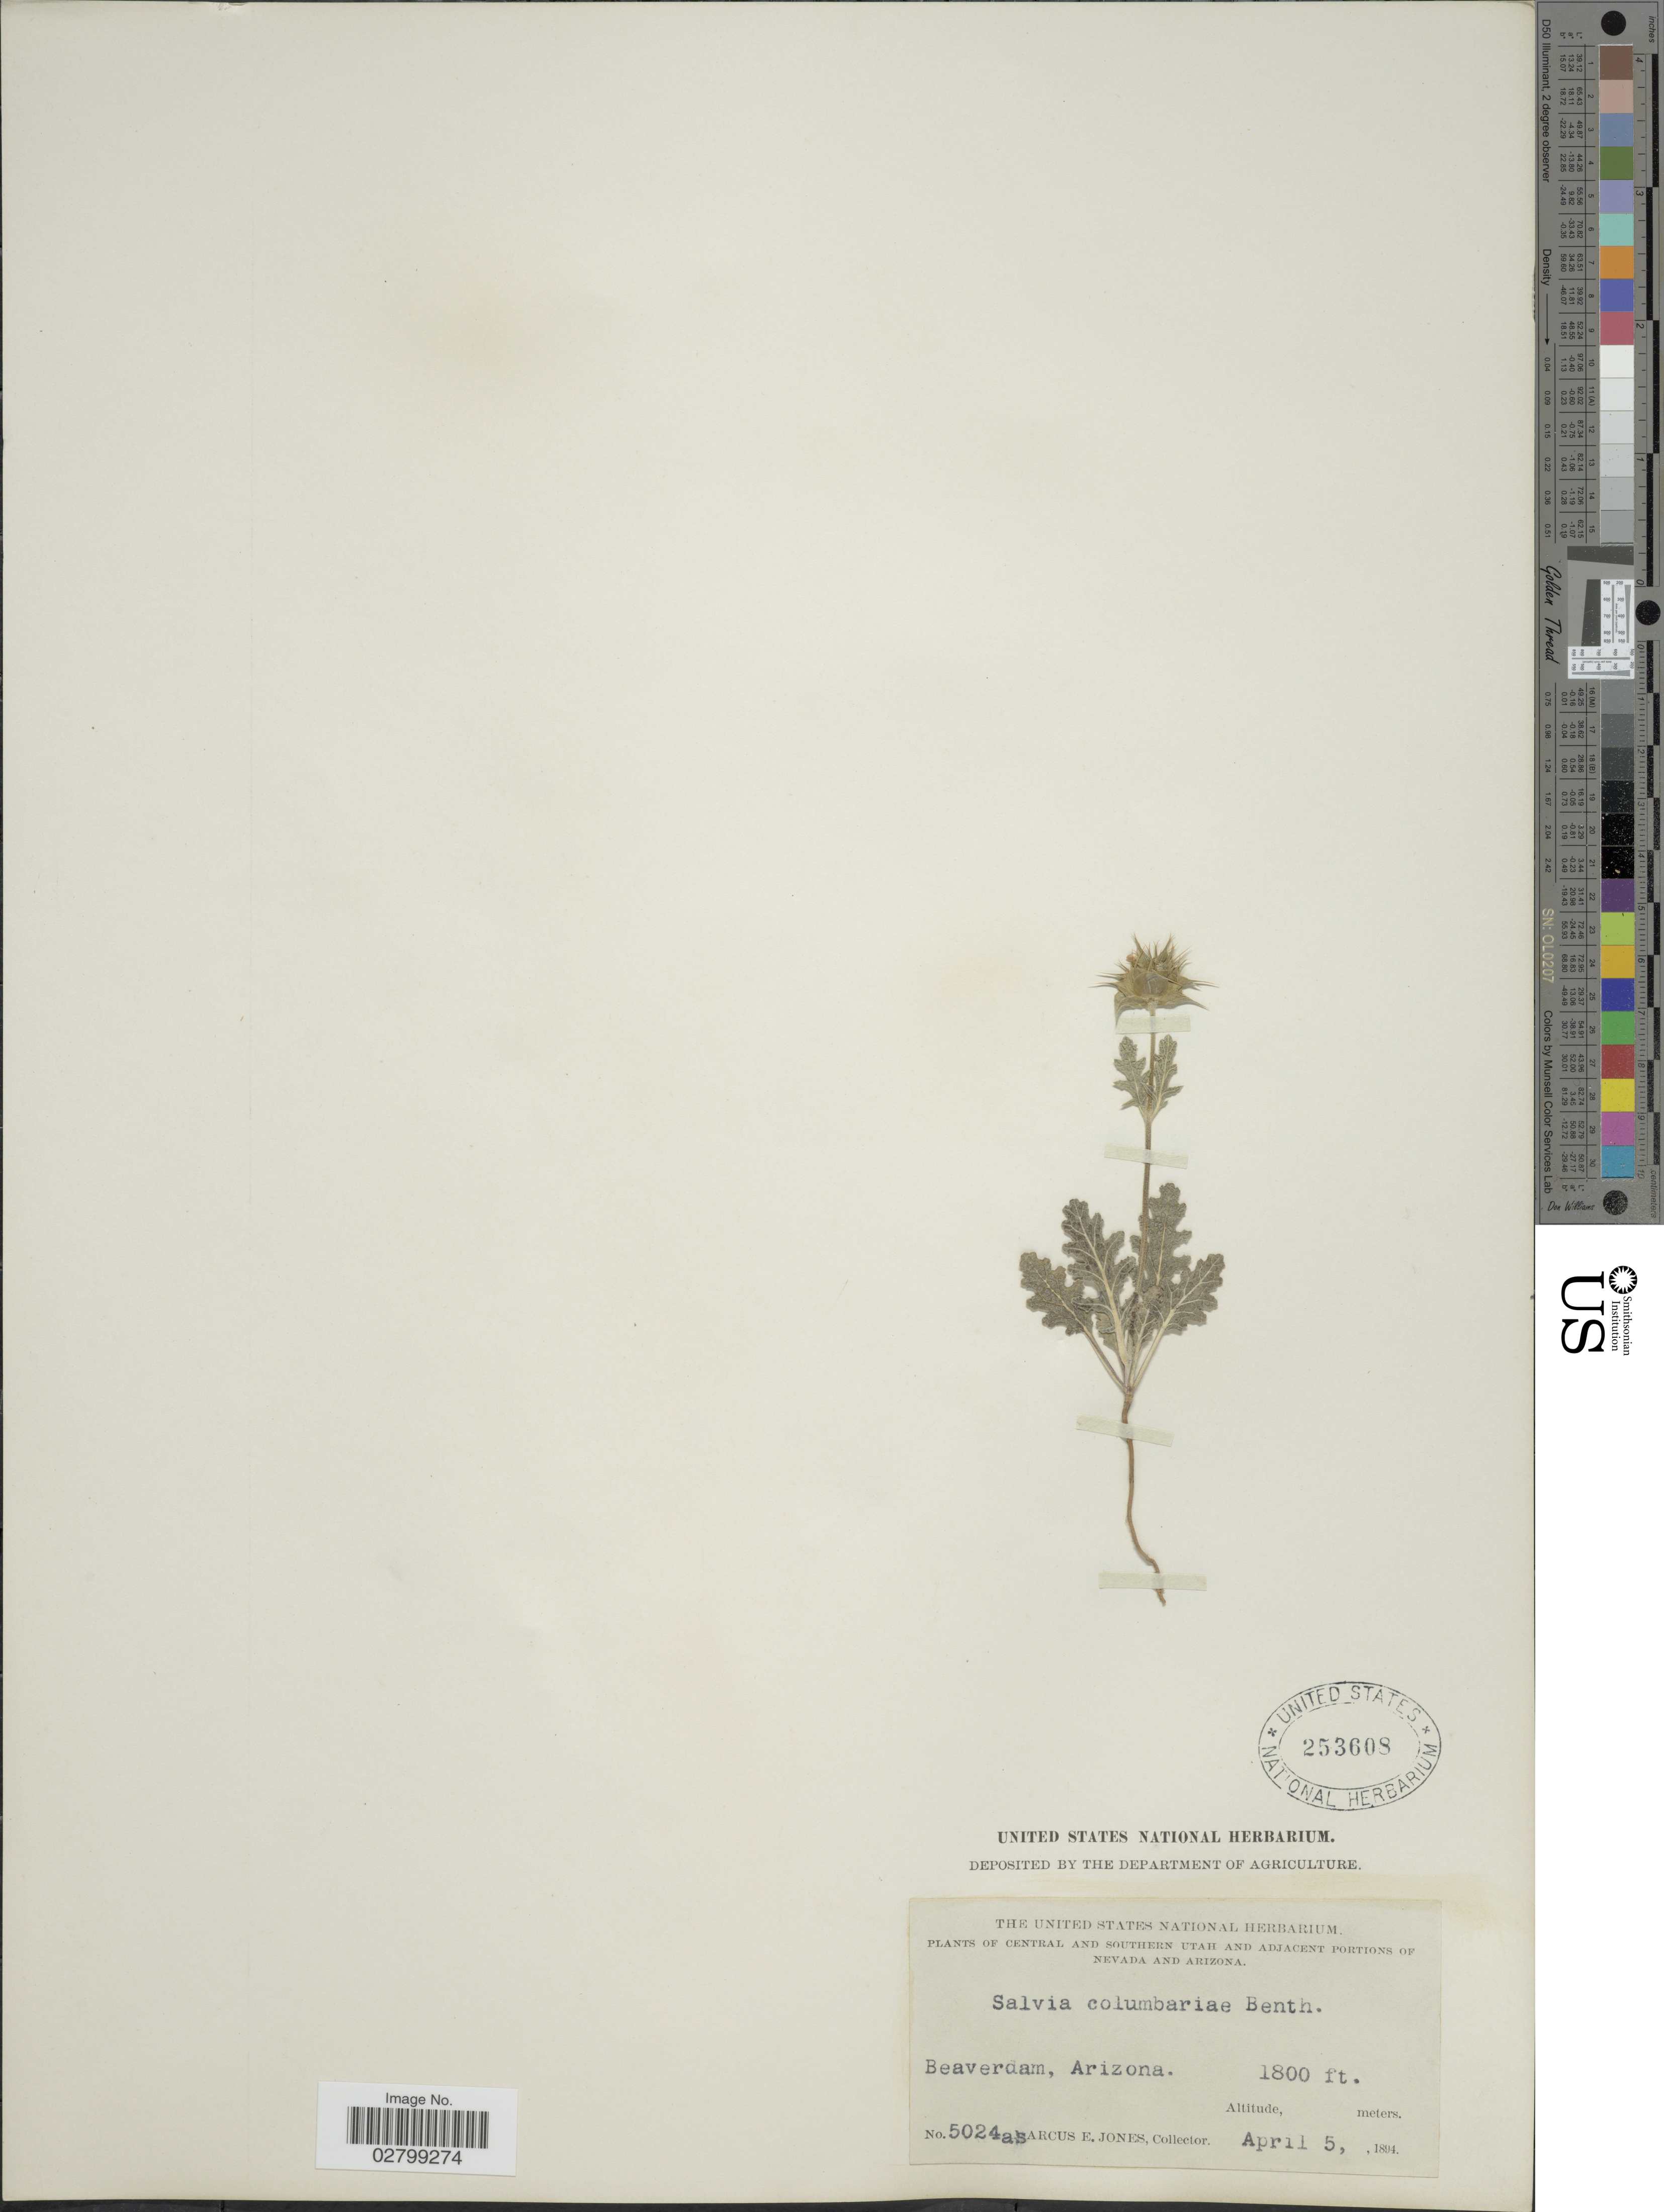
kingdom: Plantae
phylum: Tracheophyta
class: Magnoliopsida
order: Lamiales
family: Lamiaceae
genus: Salvia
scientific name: Salvia columbariae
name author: Benth.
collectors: M. E. Jones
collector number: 5024as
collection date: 1894-04-05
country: United States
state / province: Arizona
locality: Beaverdam.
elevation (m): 549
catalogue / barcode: US 253608